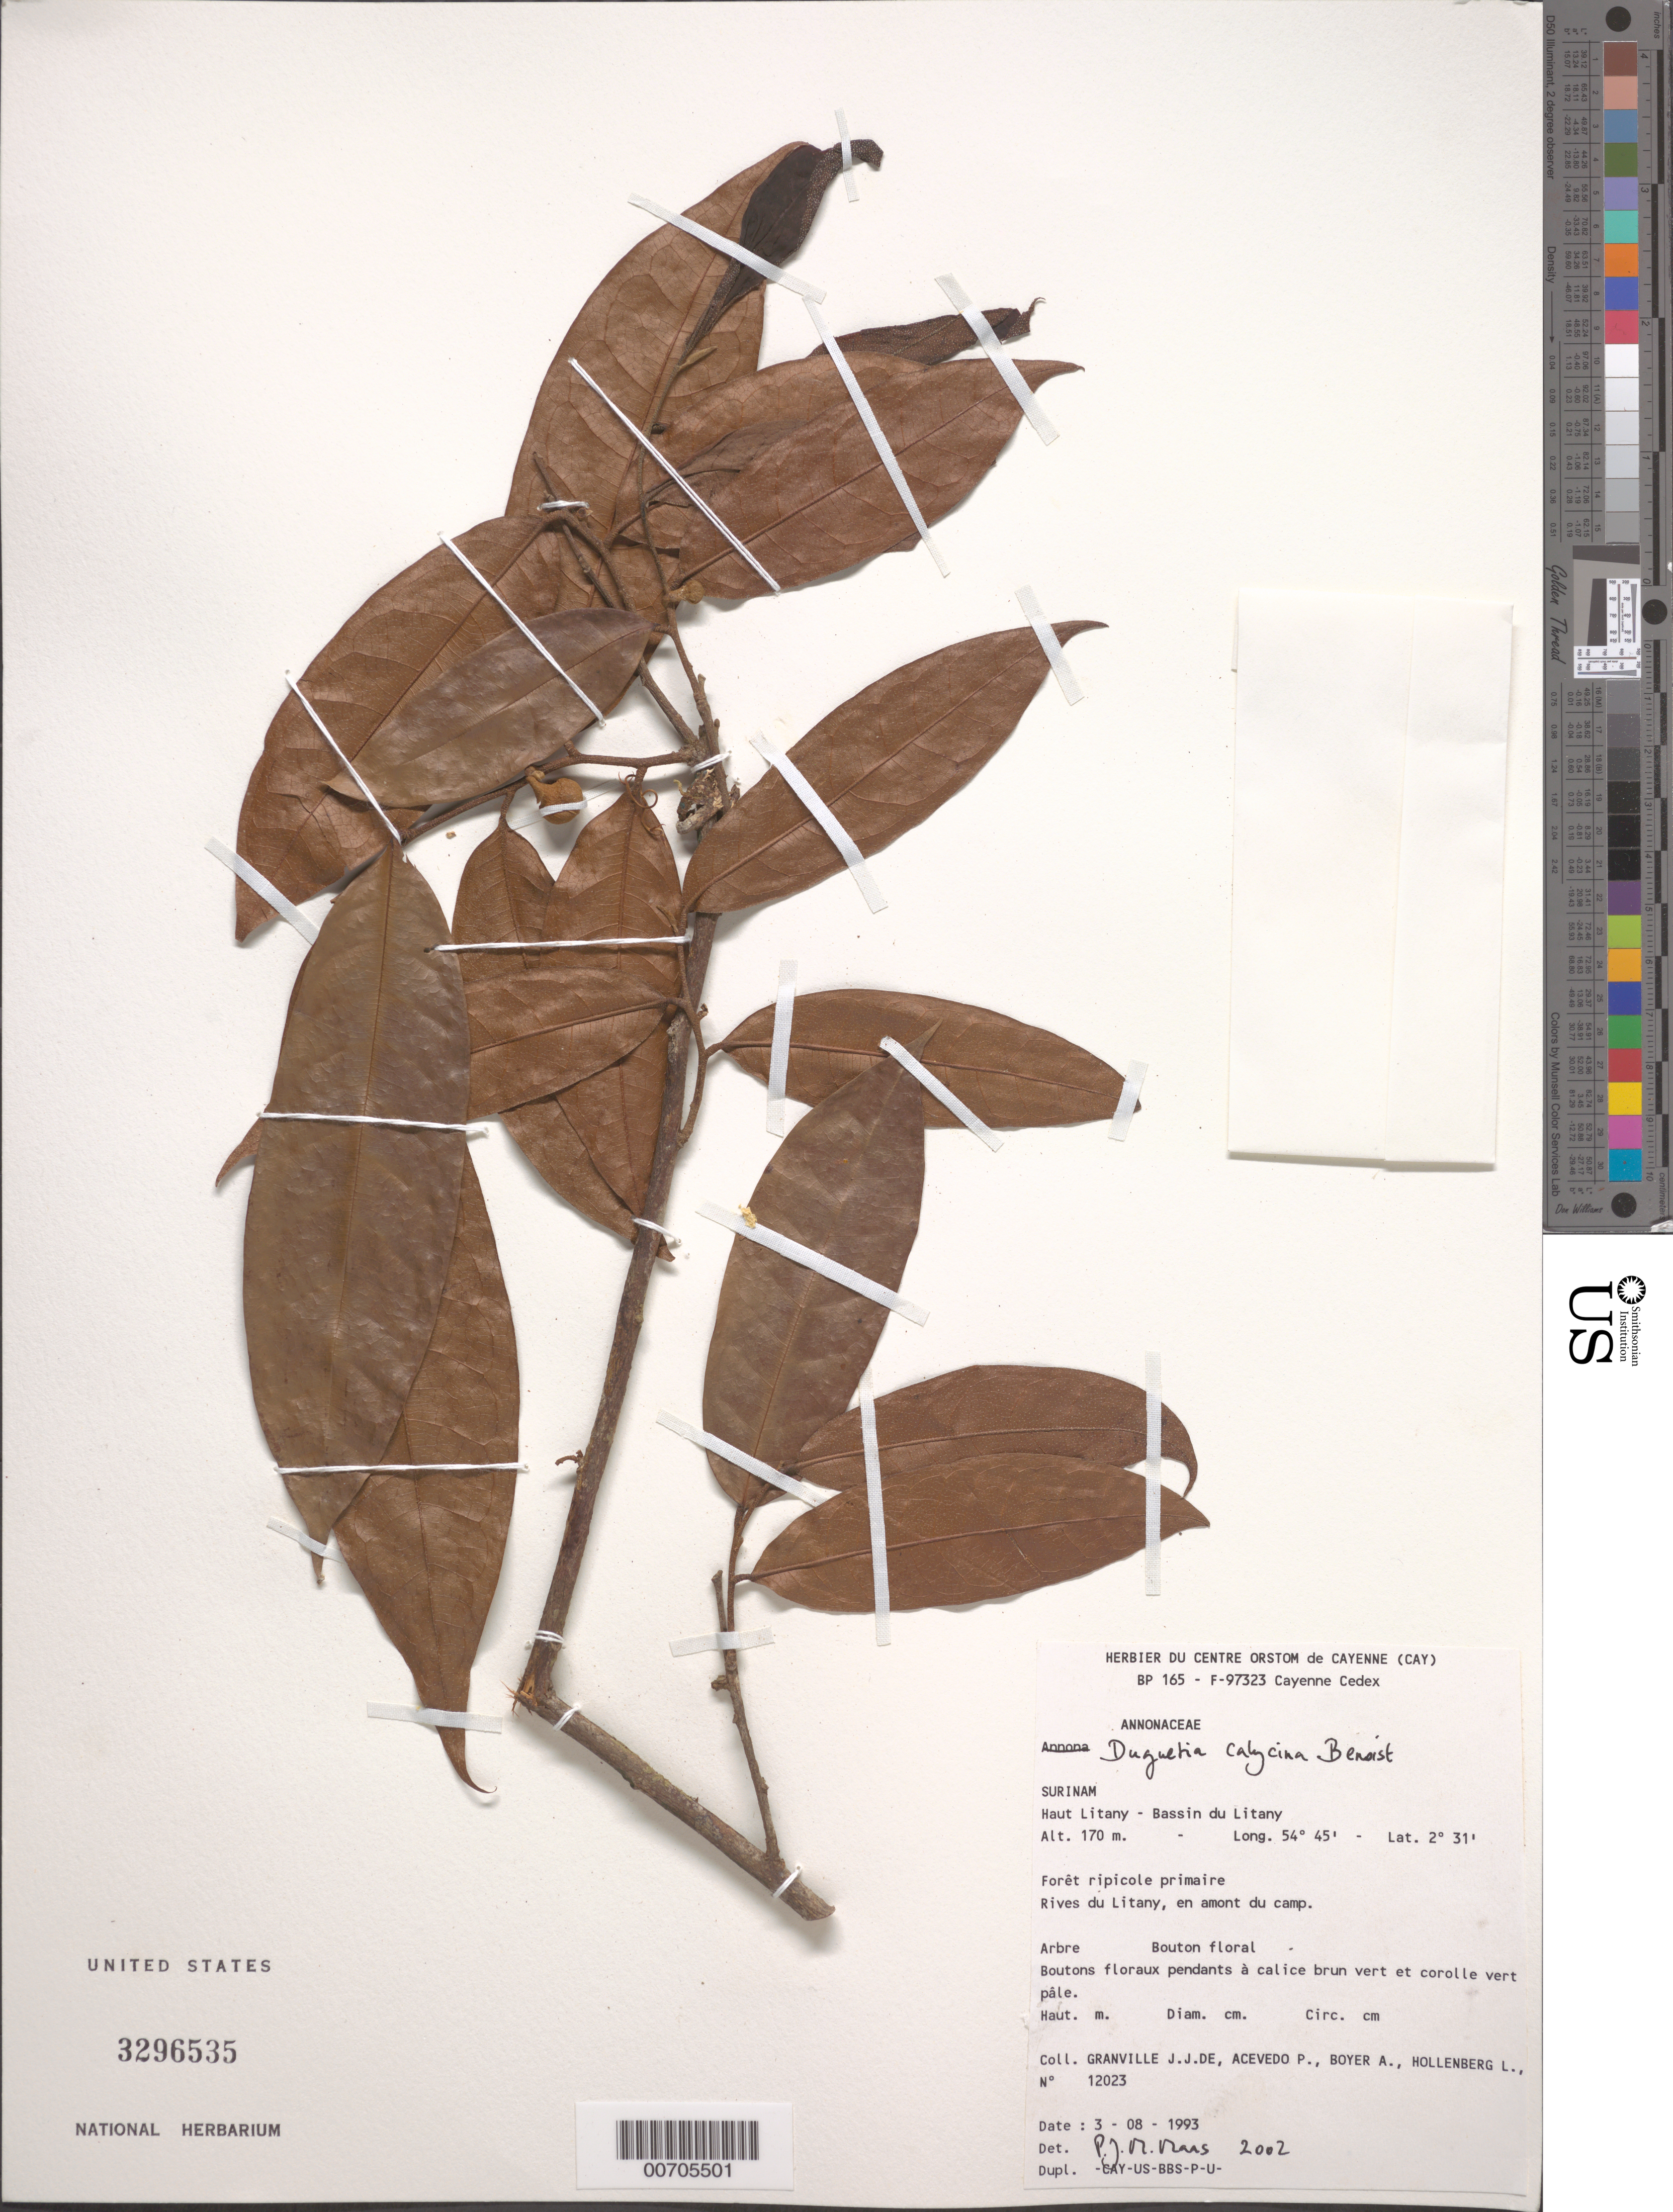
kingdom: Plantae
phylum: Tracheophyta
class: Magnoliopsida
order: Magnoliales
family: Annonaceae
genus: Duguetia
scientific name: Duguetia calycina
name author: Benoist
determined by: Maas, Paul J. M.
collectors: J.-J. de Granville, P. Acevedo-Rodr., A. Boyer & L. Hollenberg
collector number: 12023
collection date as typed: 3-Aug-93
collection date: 1993-08-03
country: Suriname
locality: Haut Litany, Bassin du Litany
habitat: Primary riparian forest, upstream from camp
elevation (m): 170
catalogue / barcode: US 3296535